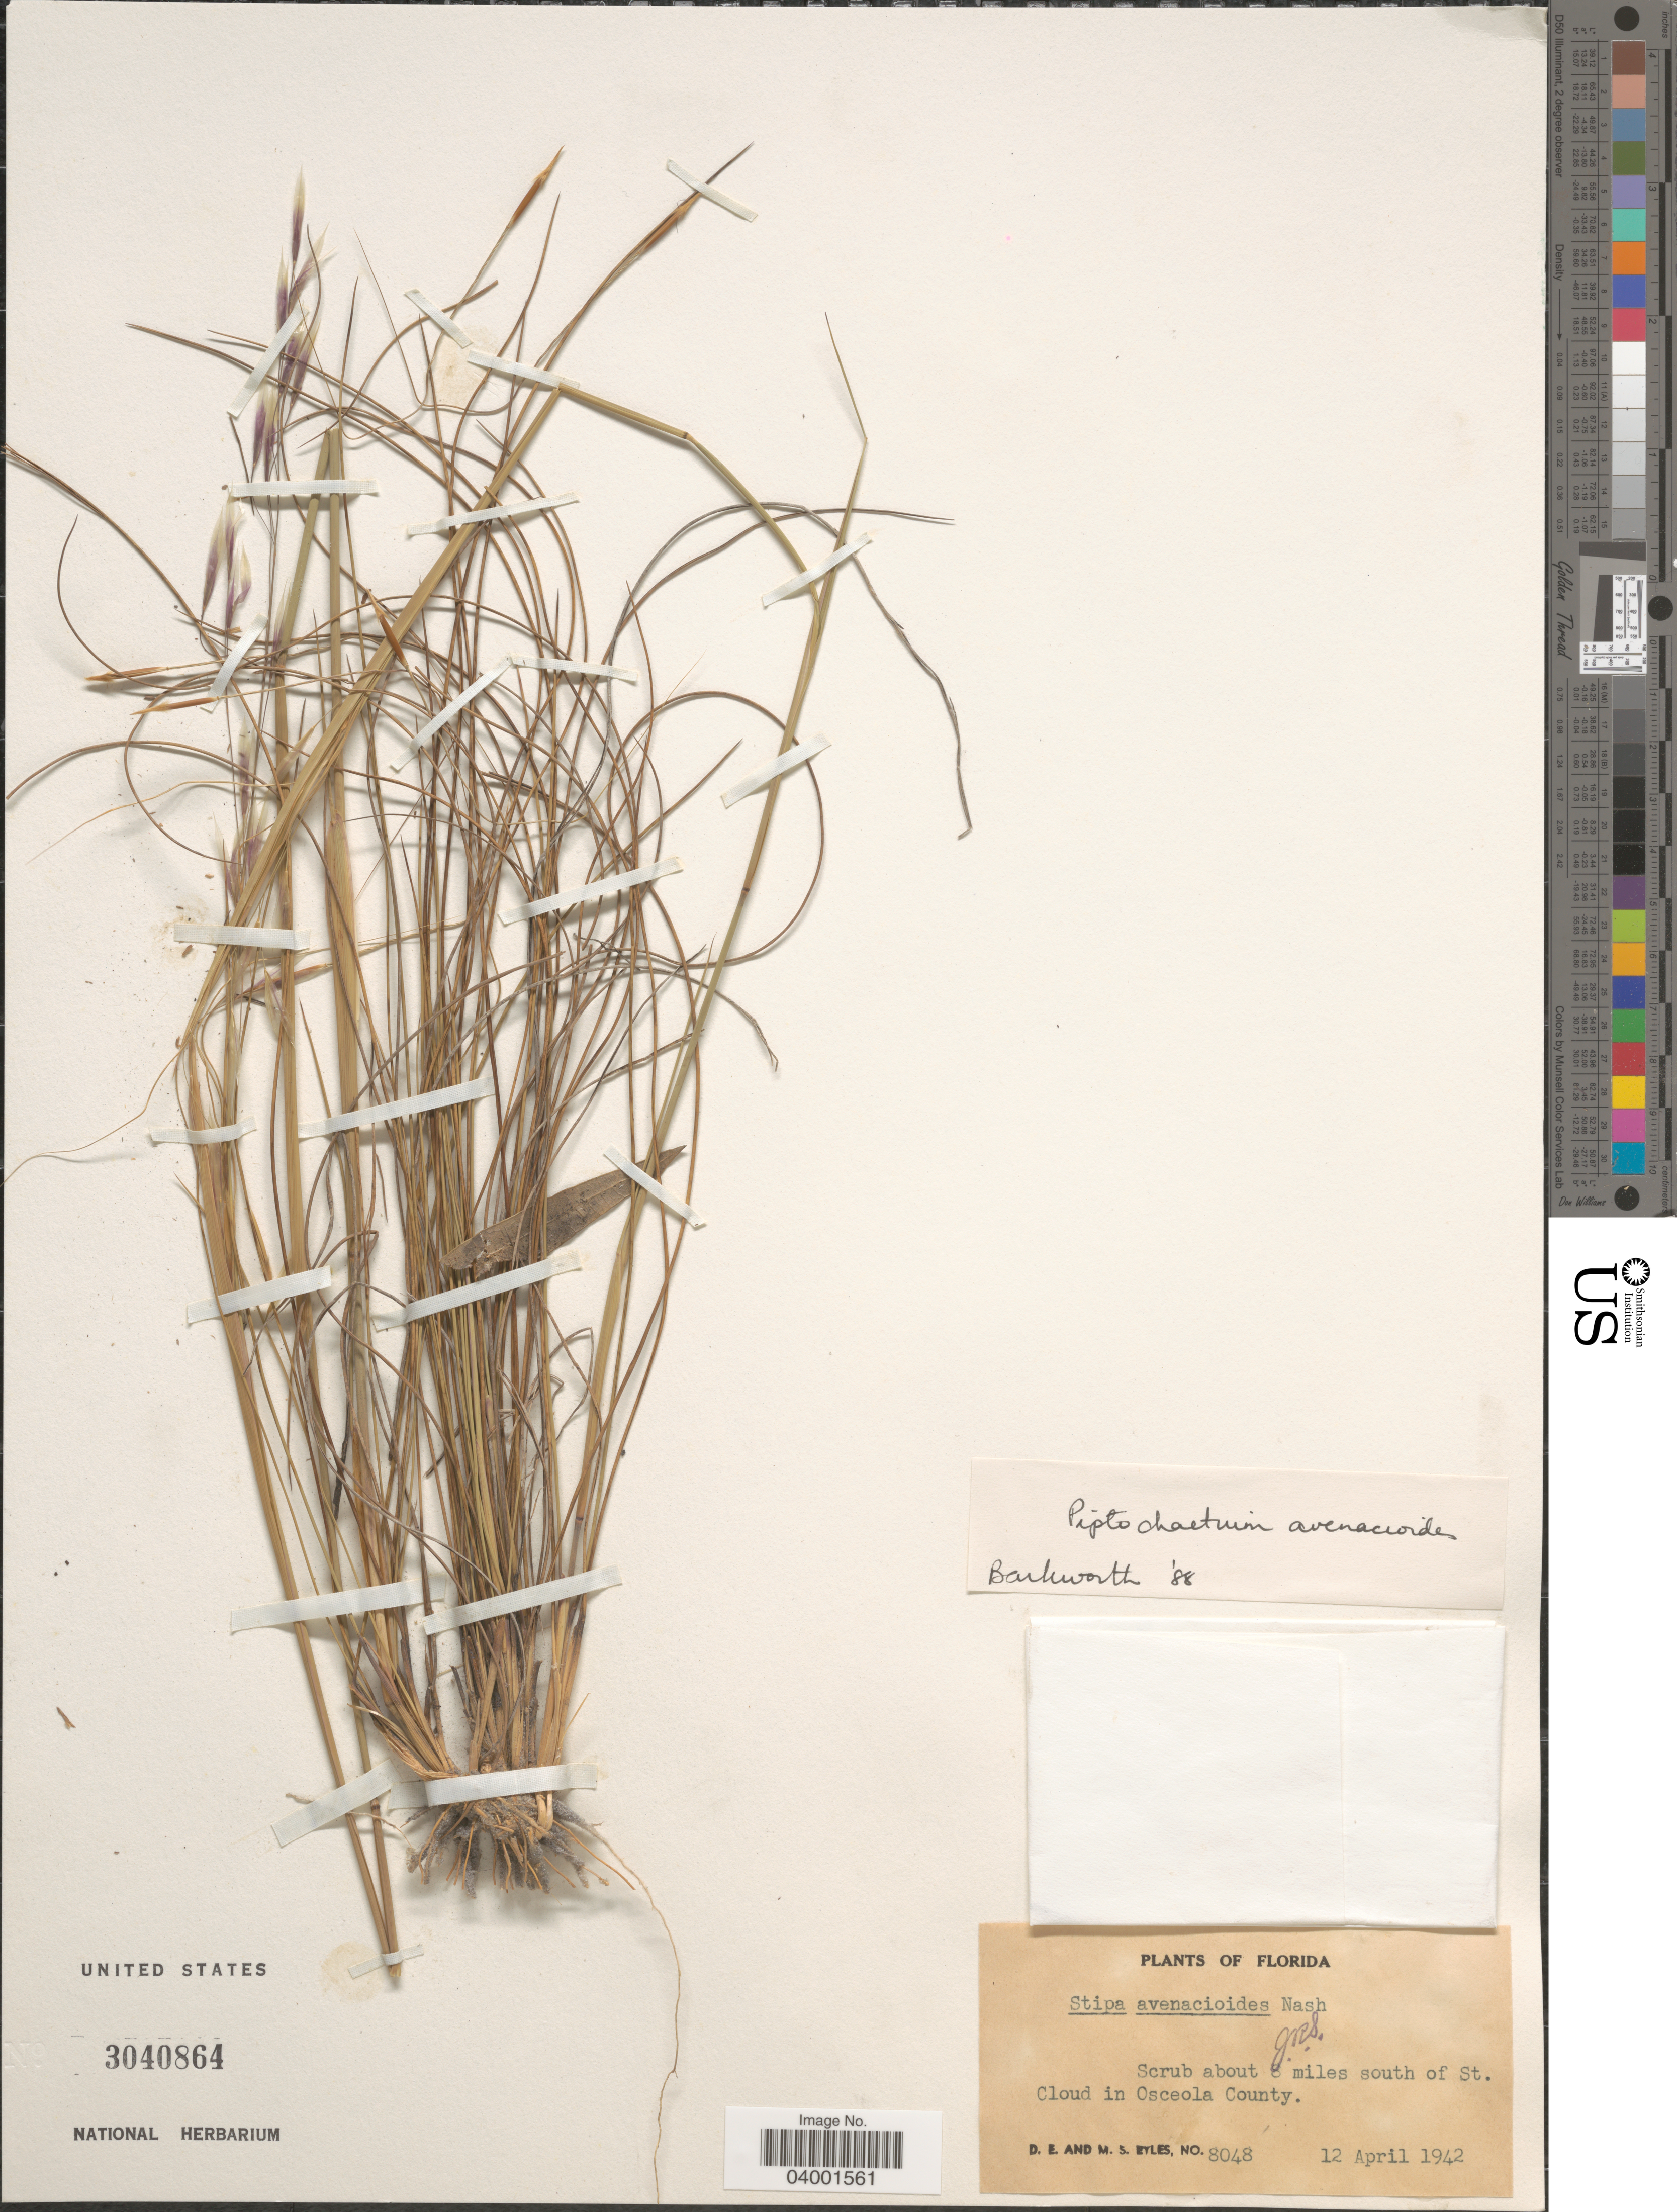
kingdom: Plantae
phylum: Tracheophyta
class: Liliopsida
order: Poales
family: Poaceae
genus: Stipa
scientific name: Stipa avenacioides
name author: Nash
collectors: D. Eyles & M. Eyles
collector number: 8048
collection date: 1942-04-12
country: United States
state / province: Florida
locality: Scrub about 8 miles south of St. Cloud in Osceola County.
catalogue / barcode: US 3040864